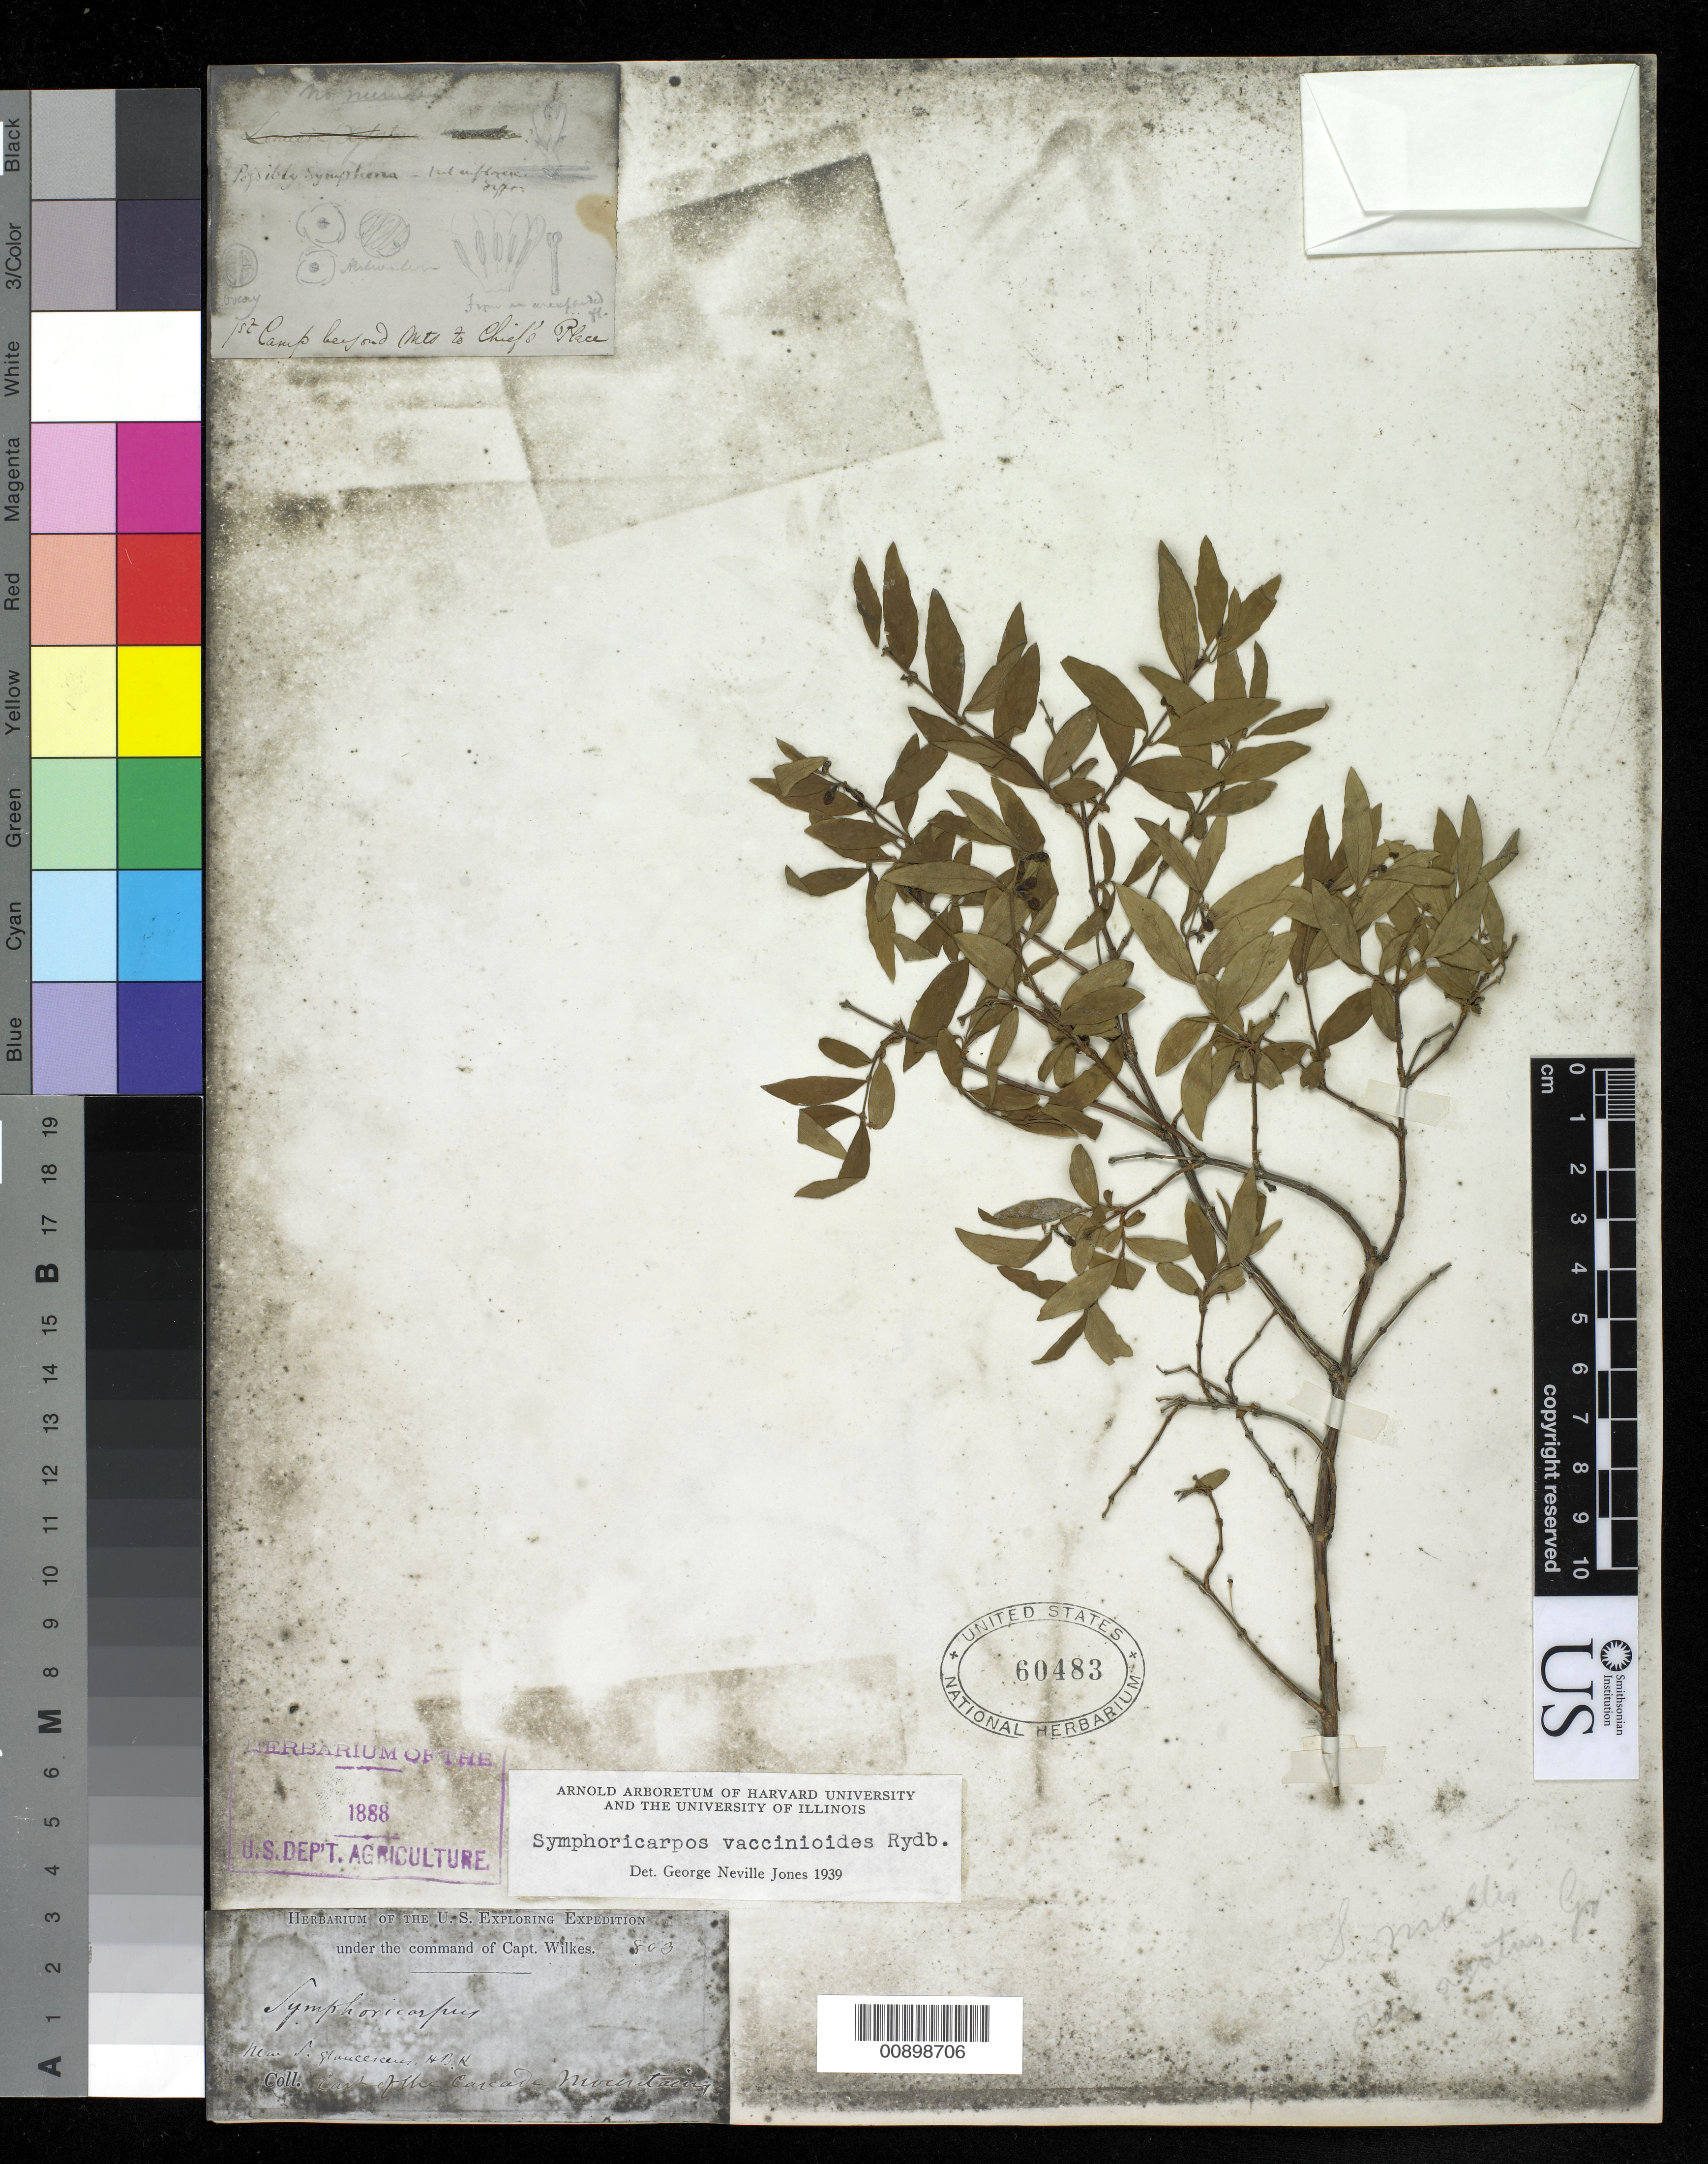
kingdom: Plantae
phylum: Tracheophyta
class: Magnoliopsida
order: Dipsacales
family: Caprifoliaceae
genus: Symphoricarpos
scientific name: Symphoricarpos vaccinioides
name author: Rydb.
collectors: Wilkes Explor. Exped.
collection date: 1838/1842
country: United States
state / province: Washington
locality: East of the Cascade Mountains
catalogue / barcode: US 60483